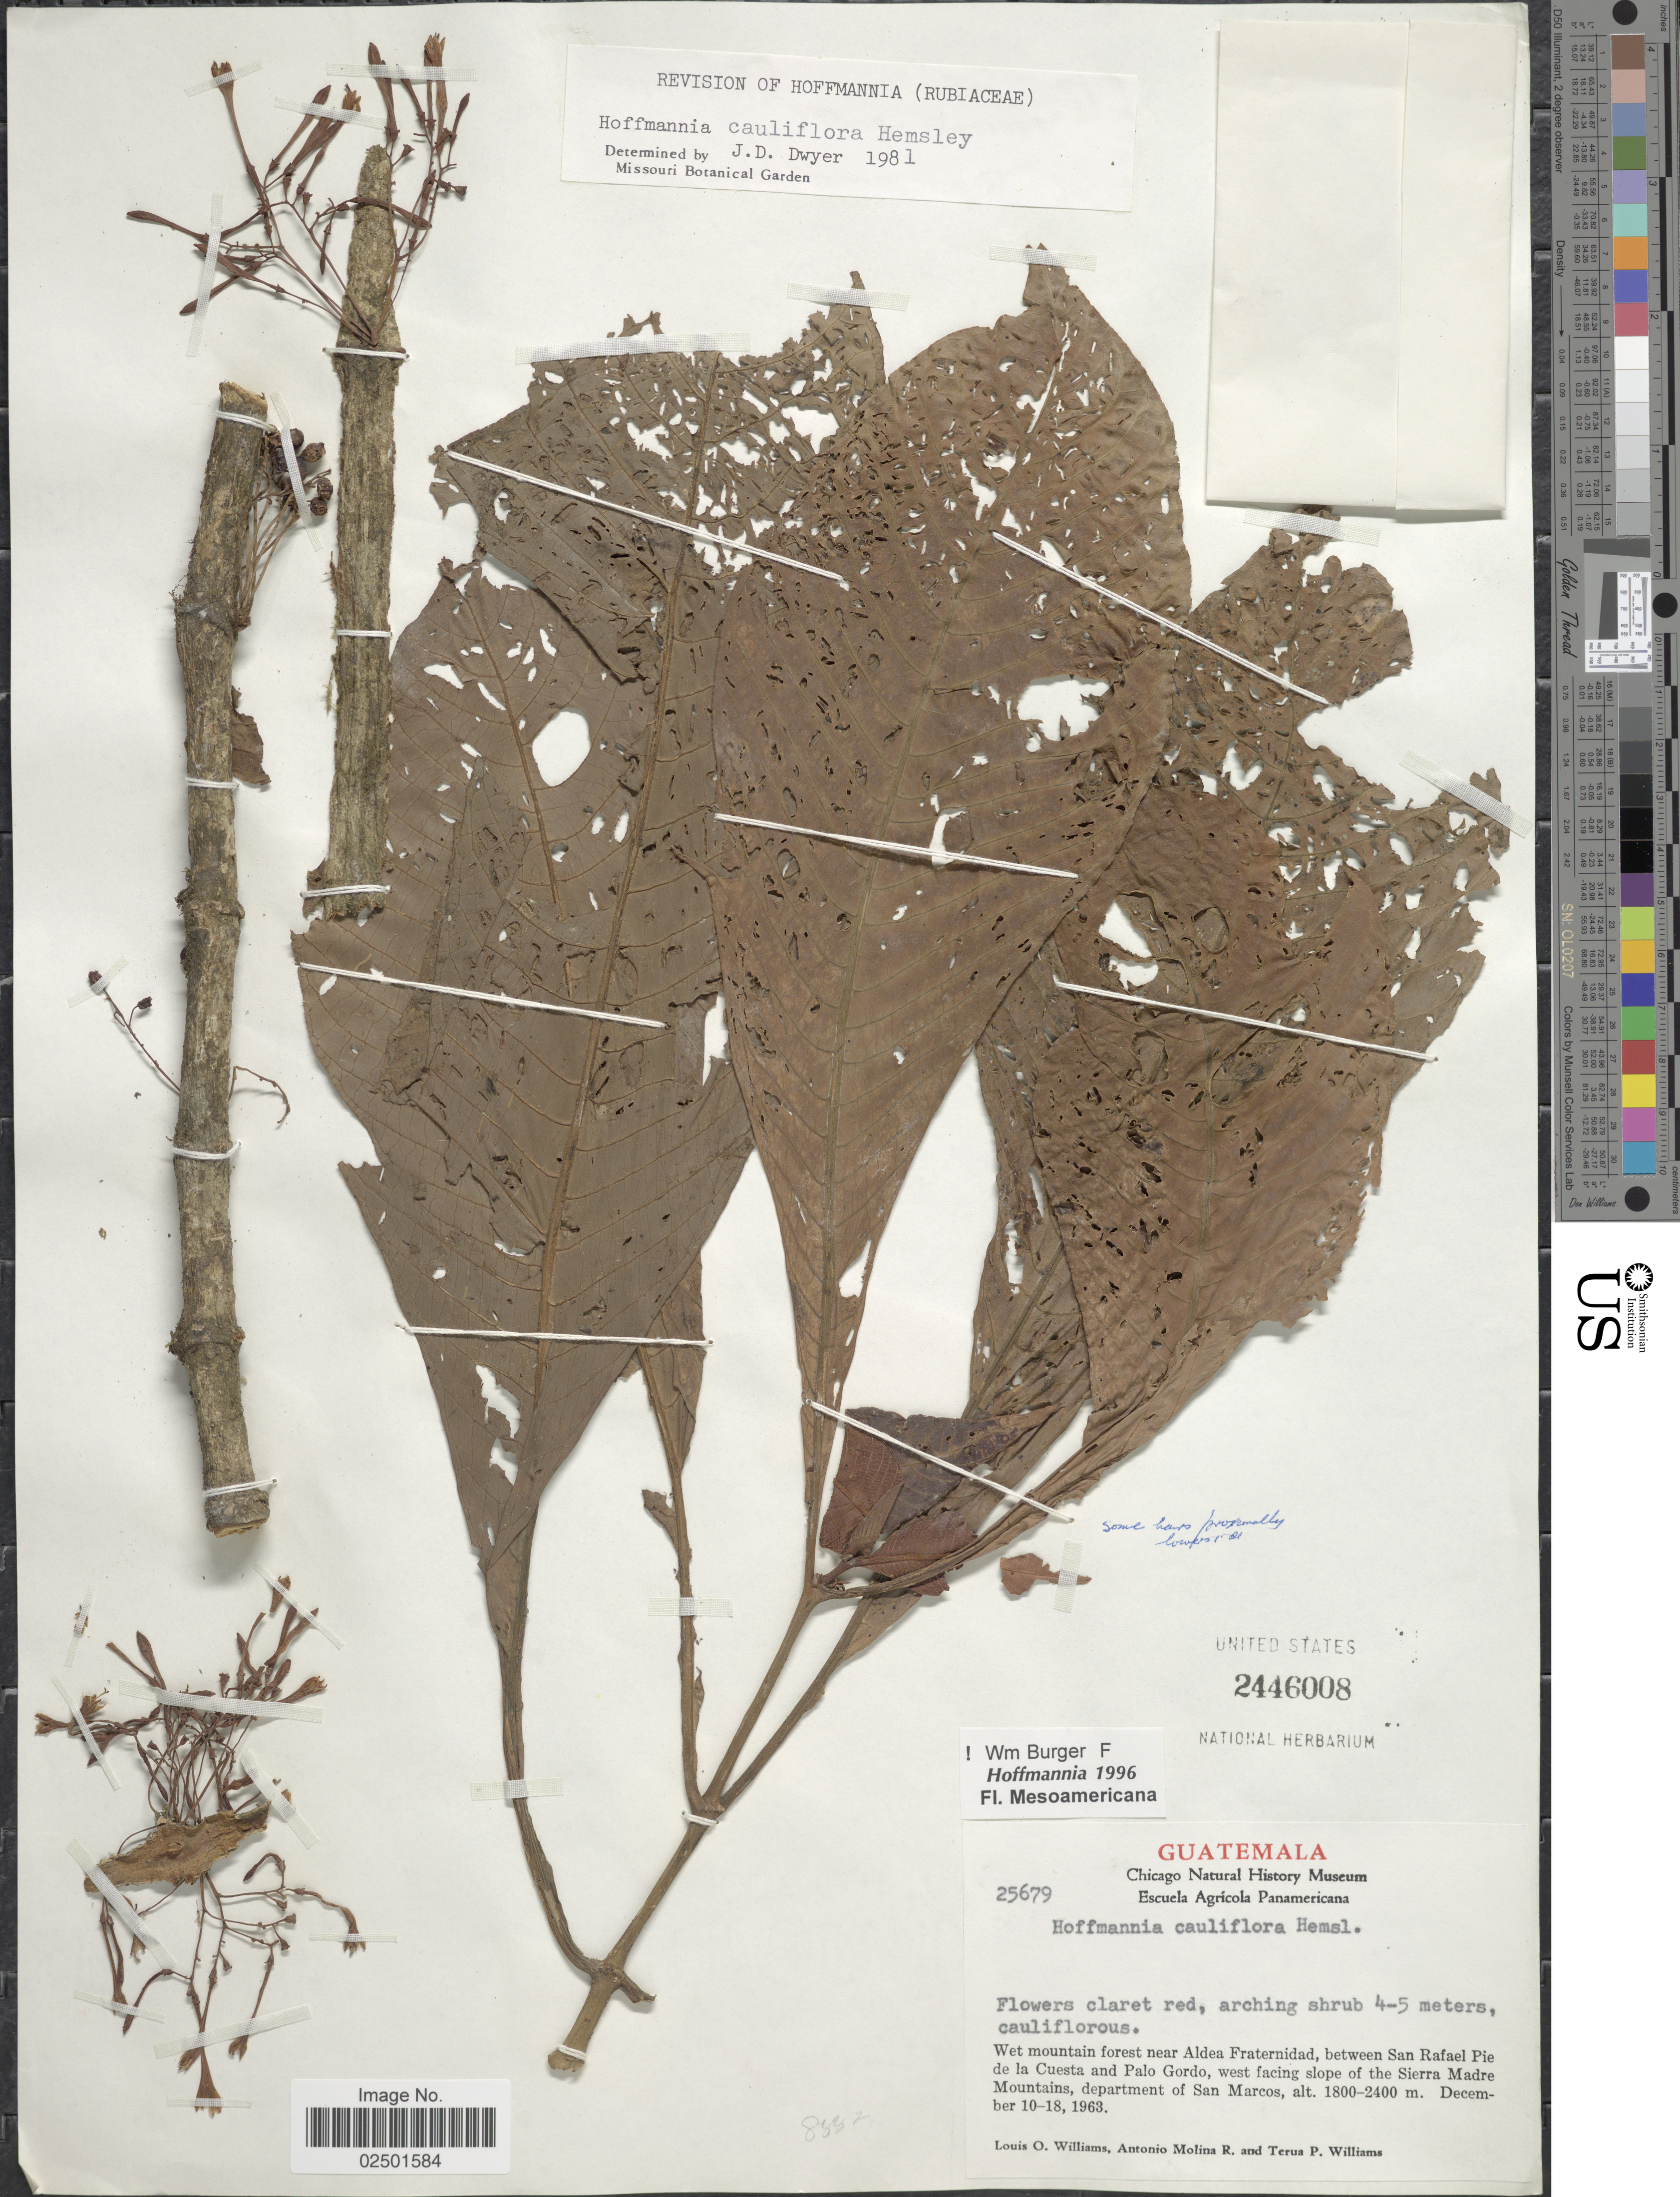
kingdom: Plantae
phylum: Tracheophyta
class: Magnoliopsida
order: Gentianales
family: Rubiaceae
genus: Hoffmannia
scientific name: Hoffmannia cauliflora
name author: Hemsl.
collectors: L. O. Williams, A. Molina R. & T. P. Williams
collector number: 25679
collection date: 1963-12-10/1963-12-18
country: Guatemala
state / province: San Marcos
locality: Wet mountain forest near Aldea Frayernidad, between San Rafael Pie de la Cuesta and Palo Gordo, west facing slope of the Sierra Madre Mountains, department of San Marcos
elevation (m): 1800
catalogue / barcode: US 2446008